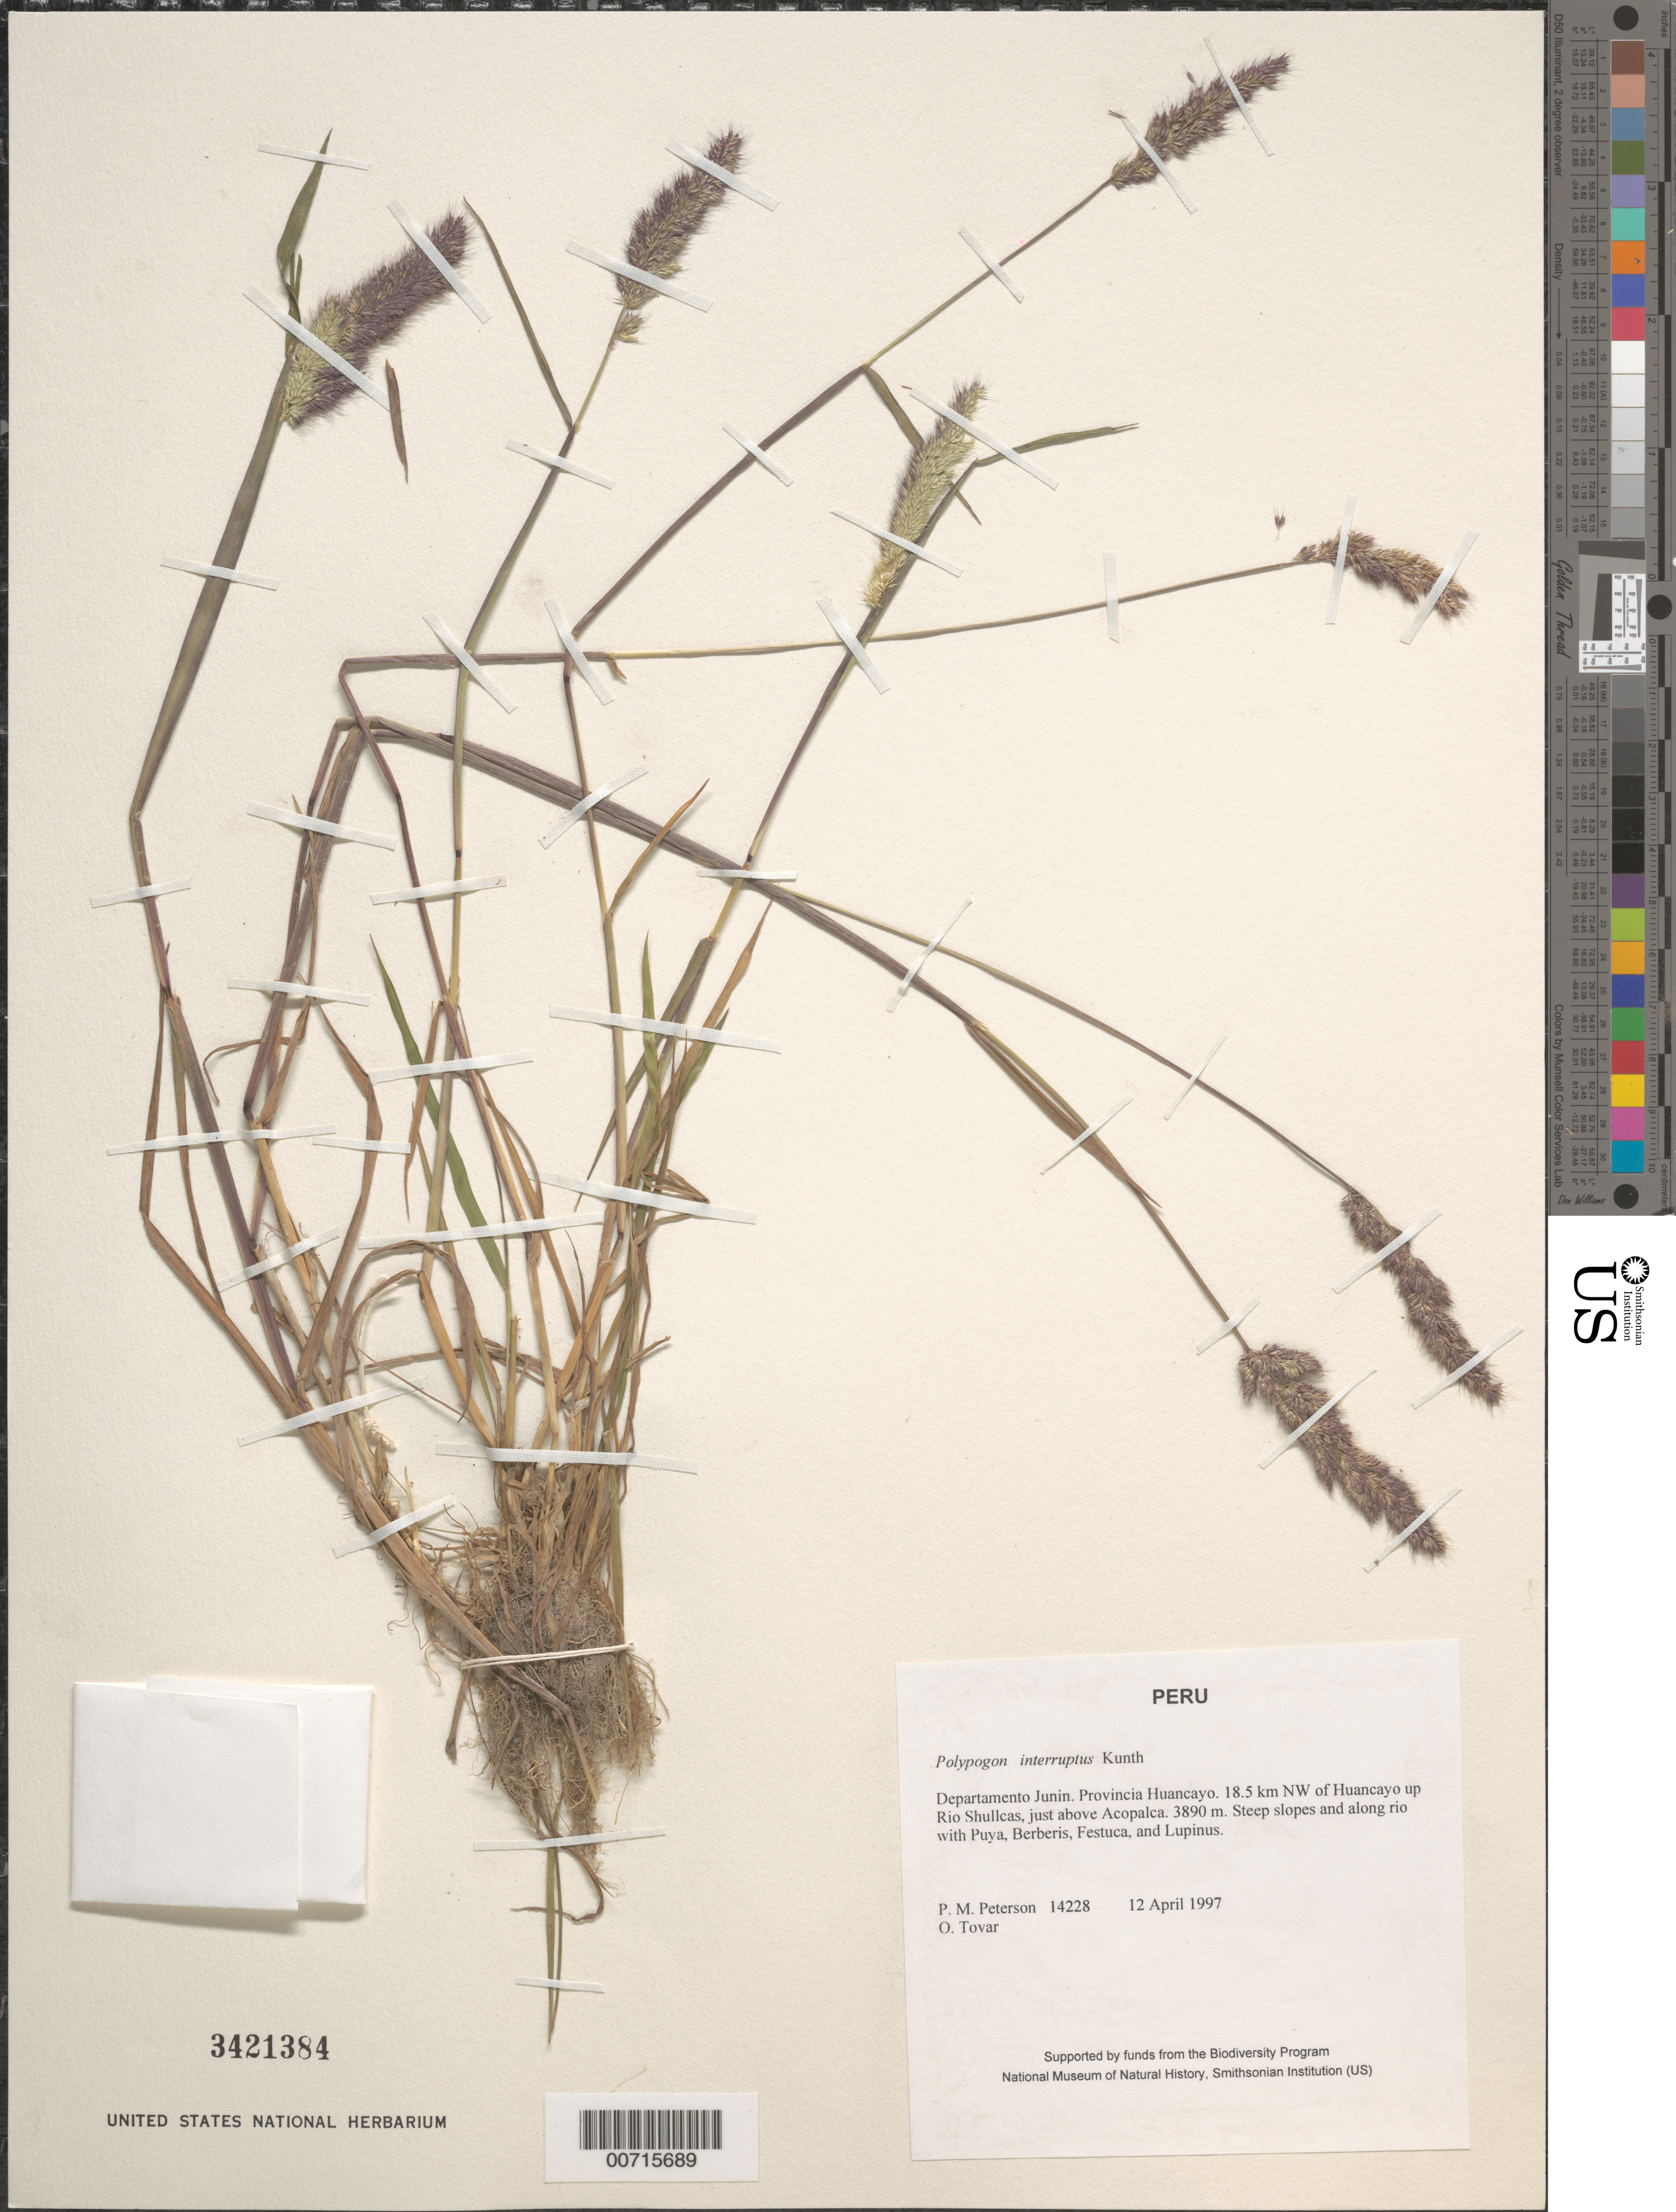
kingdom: Plantae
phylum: Tracheophyta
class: Liliopsida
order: Poales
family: Poaceae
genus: Polypogon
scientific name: Polypogon interruptus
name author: Kunth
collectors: P. M. Peterson & Ó. Tovar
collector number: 14228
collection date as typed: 12 Apr 1997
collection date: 1997-04-12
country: Peru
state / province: Junín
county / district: Huancayo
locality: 18.5 km NW of Huancayo up Rio Shullcas, just above Acopalca.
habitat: Steep slopes and along rio with Puya, Berberis, Festuca, and Lupinus.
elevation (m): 3890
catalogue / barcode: US 3421384